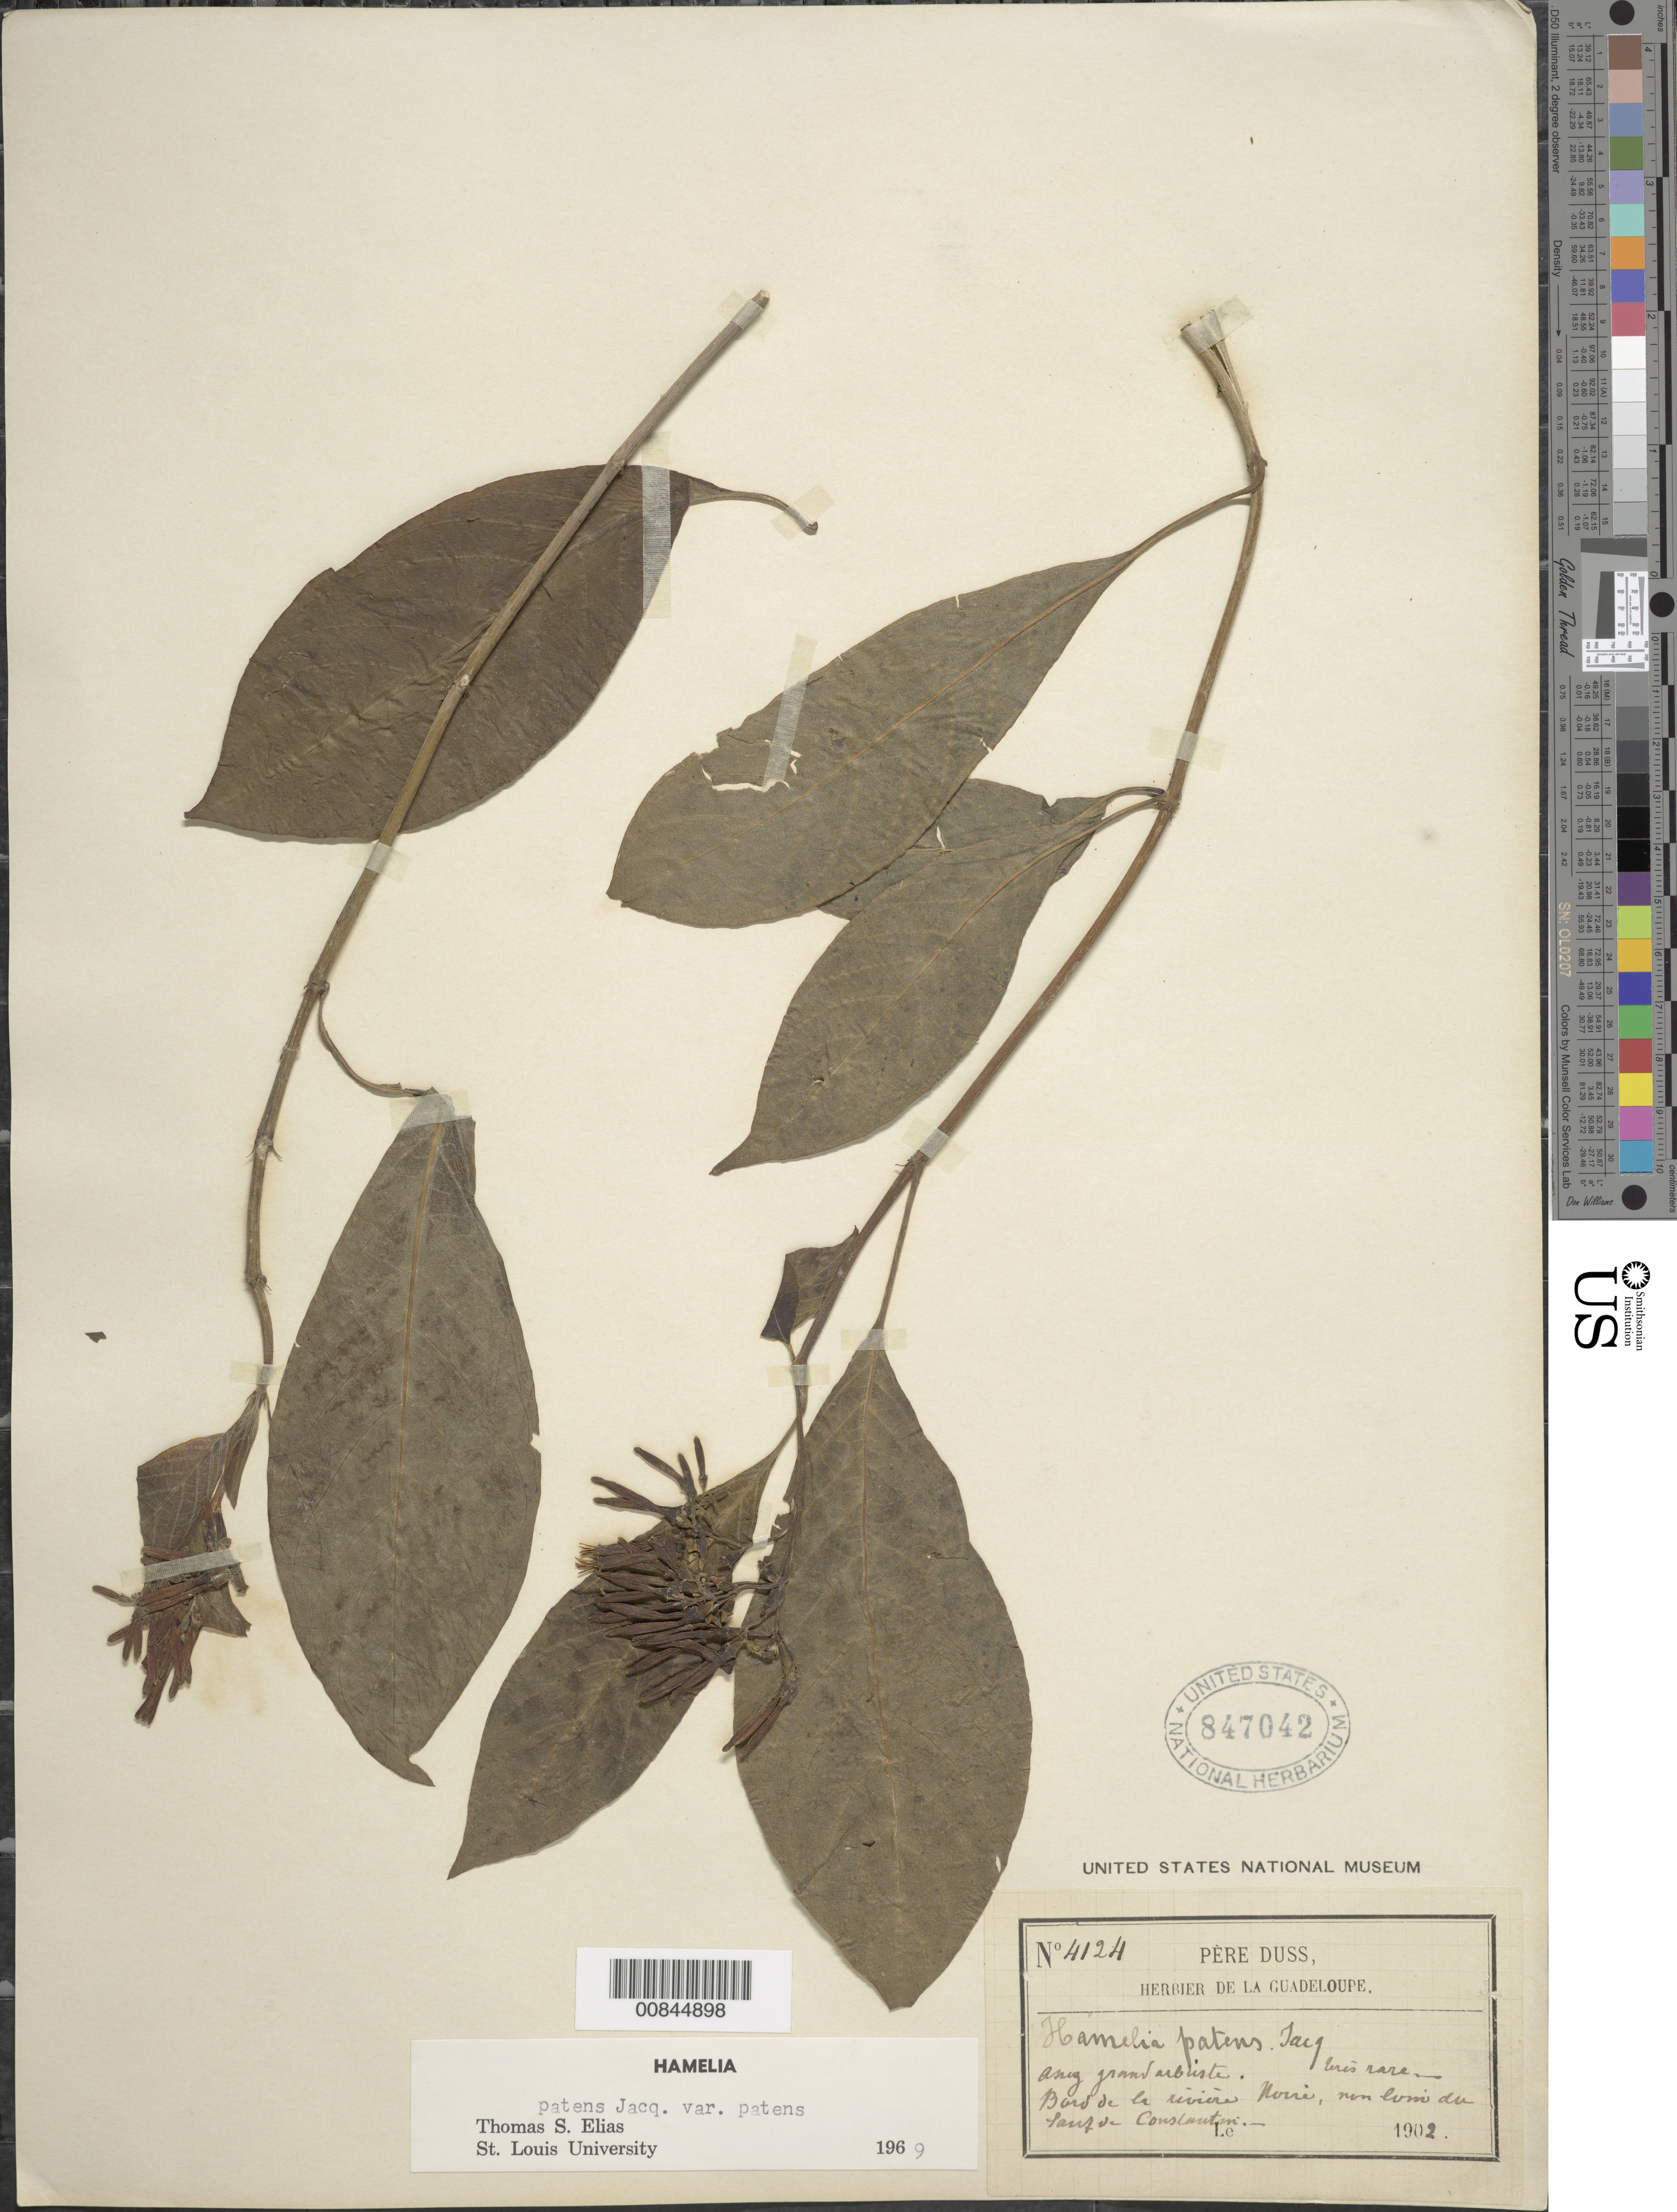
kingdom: Plantae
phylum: Tracheophyta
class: Magnoliopsida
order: Gentianales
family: Rubiaceae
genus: Hamelia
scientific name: Hamelia patens var. patens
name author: Jacq.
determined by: Elias, T. S.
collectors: Père Duss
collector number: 4124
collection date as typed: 1902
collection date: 1902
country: Guadeloupe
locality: Sans de Constantin (sp?)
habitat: Bord de la rivière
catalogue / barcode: US 847042